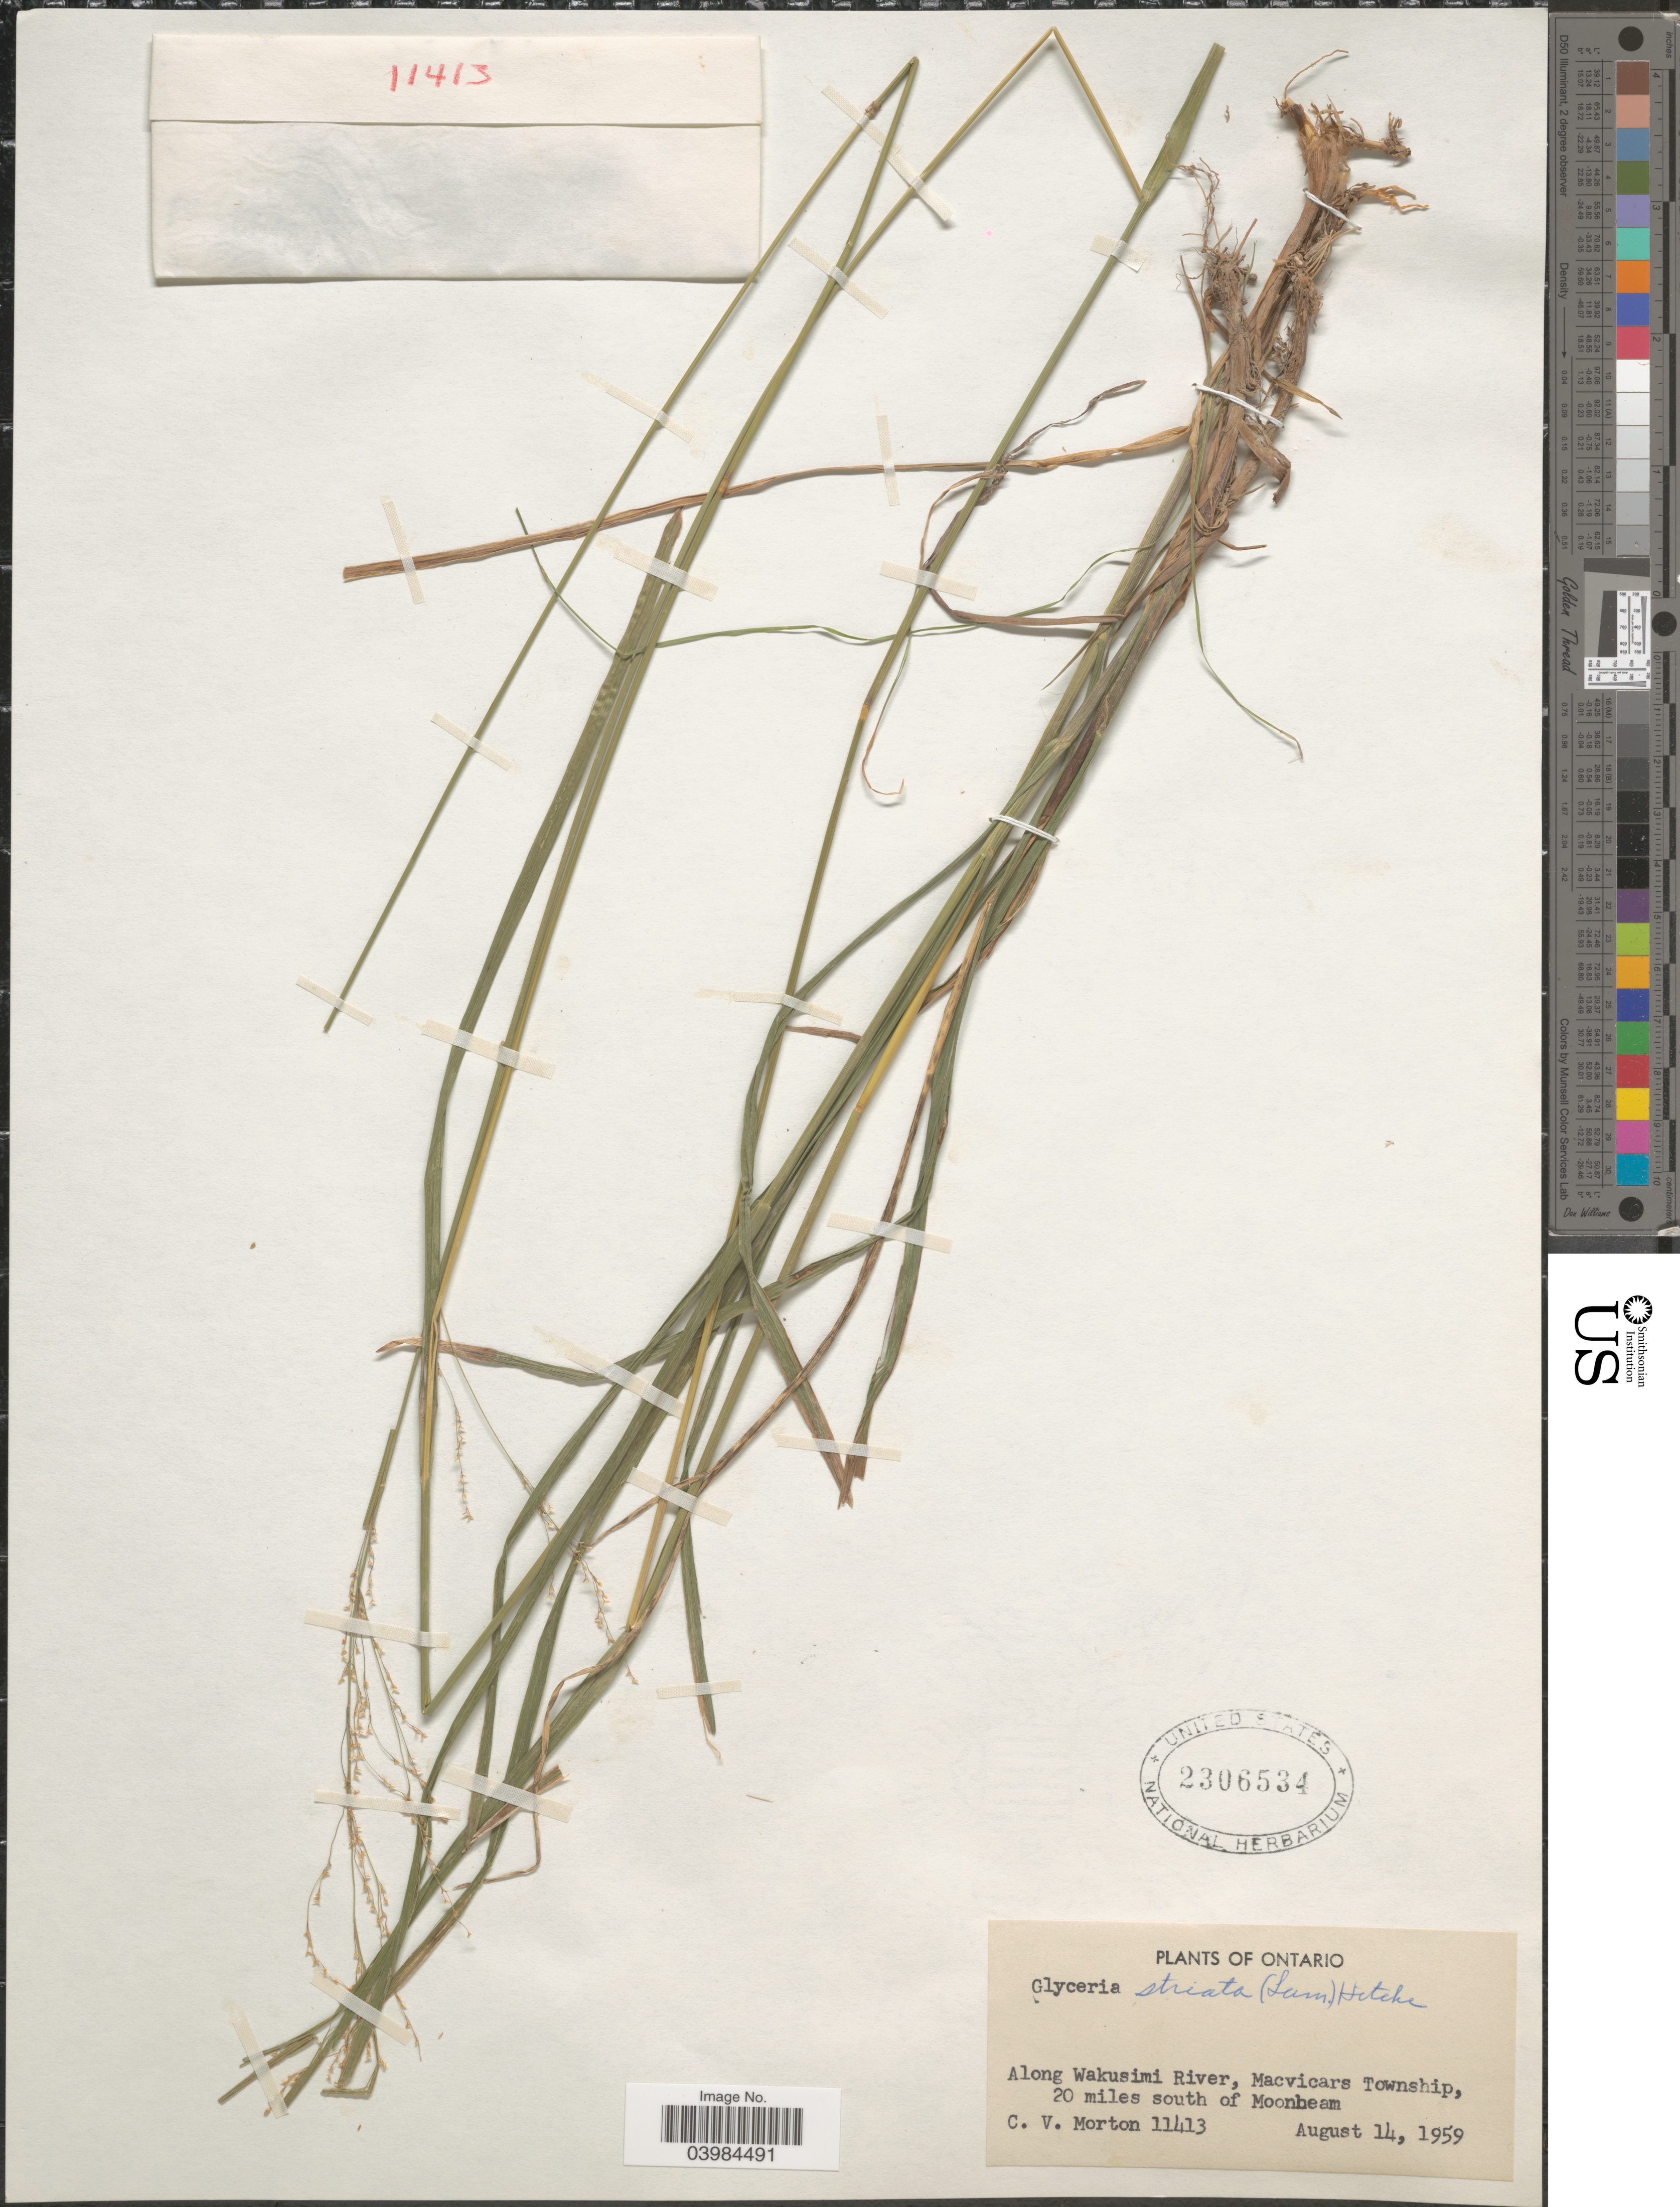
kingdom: Plantae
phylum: Tracheophyta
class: Liliopsida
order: Poales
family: Poaceae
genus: Glyceria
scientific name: Glyceria striata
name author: (Lam.) Hitchc.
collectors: C. V. Morton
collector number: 11413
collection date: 1959-08-14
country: Canada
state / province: Ontario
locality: Along Wakusimi River, Macvicars Township, 20 miles south of Moonbeam.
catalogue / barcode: US 2306534